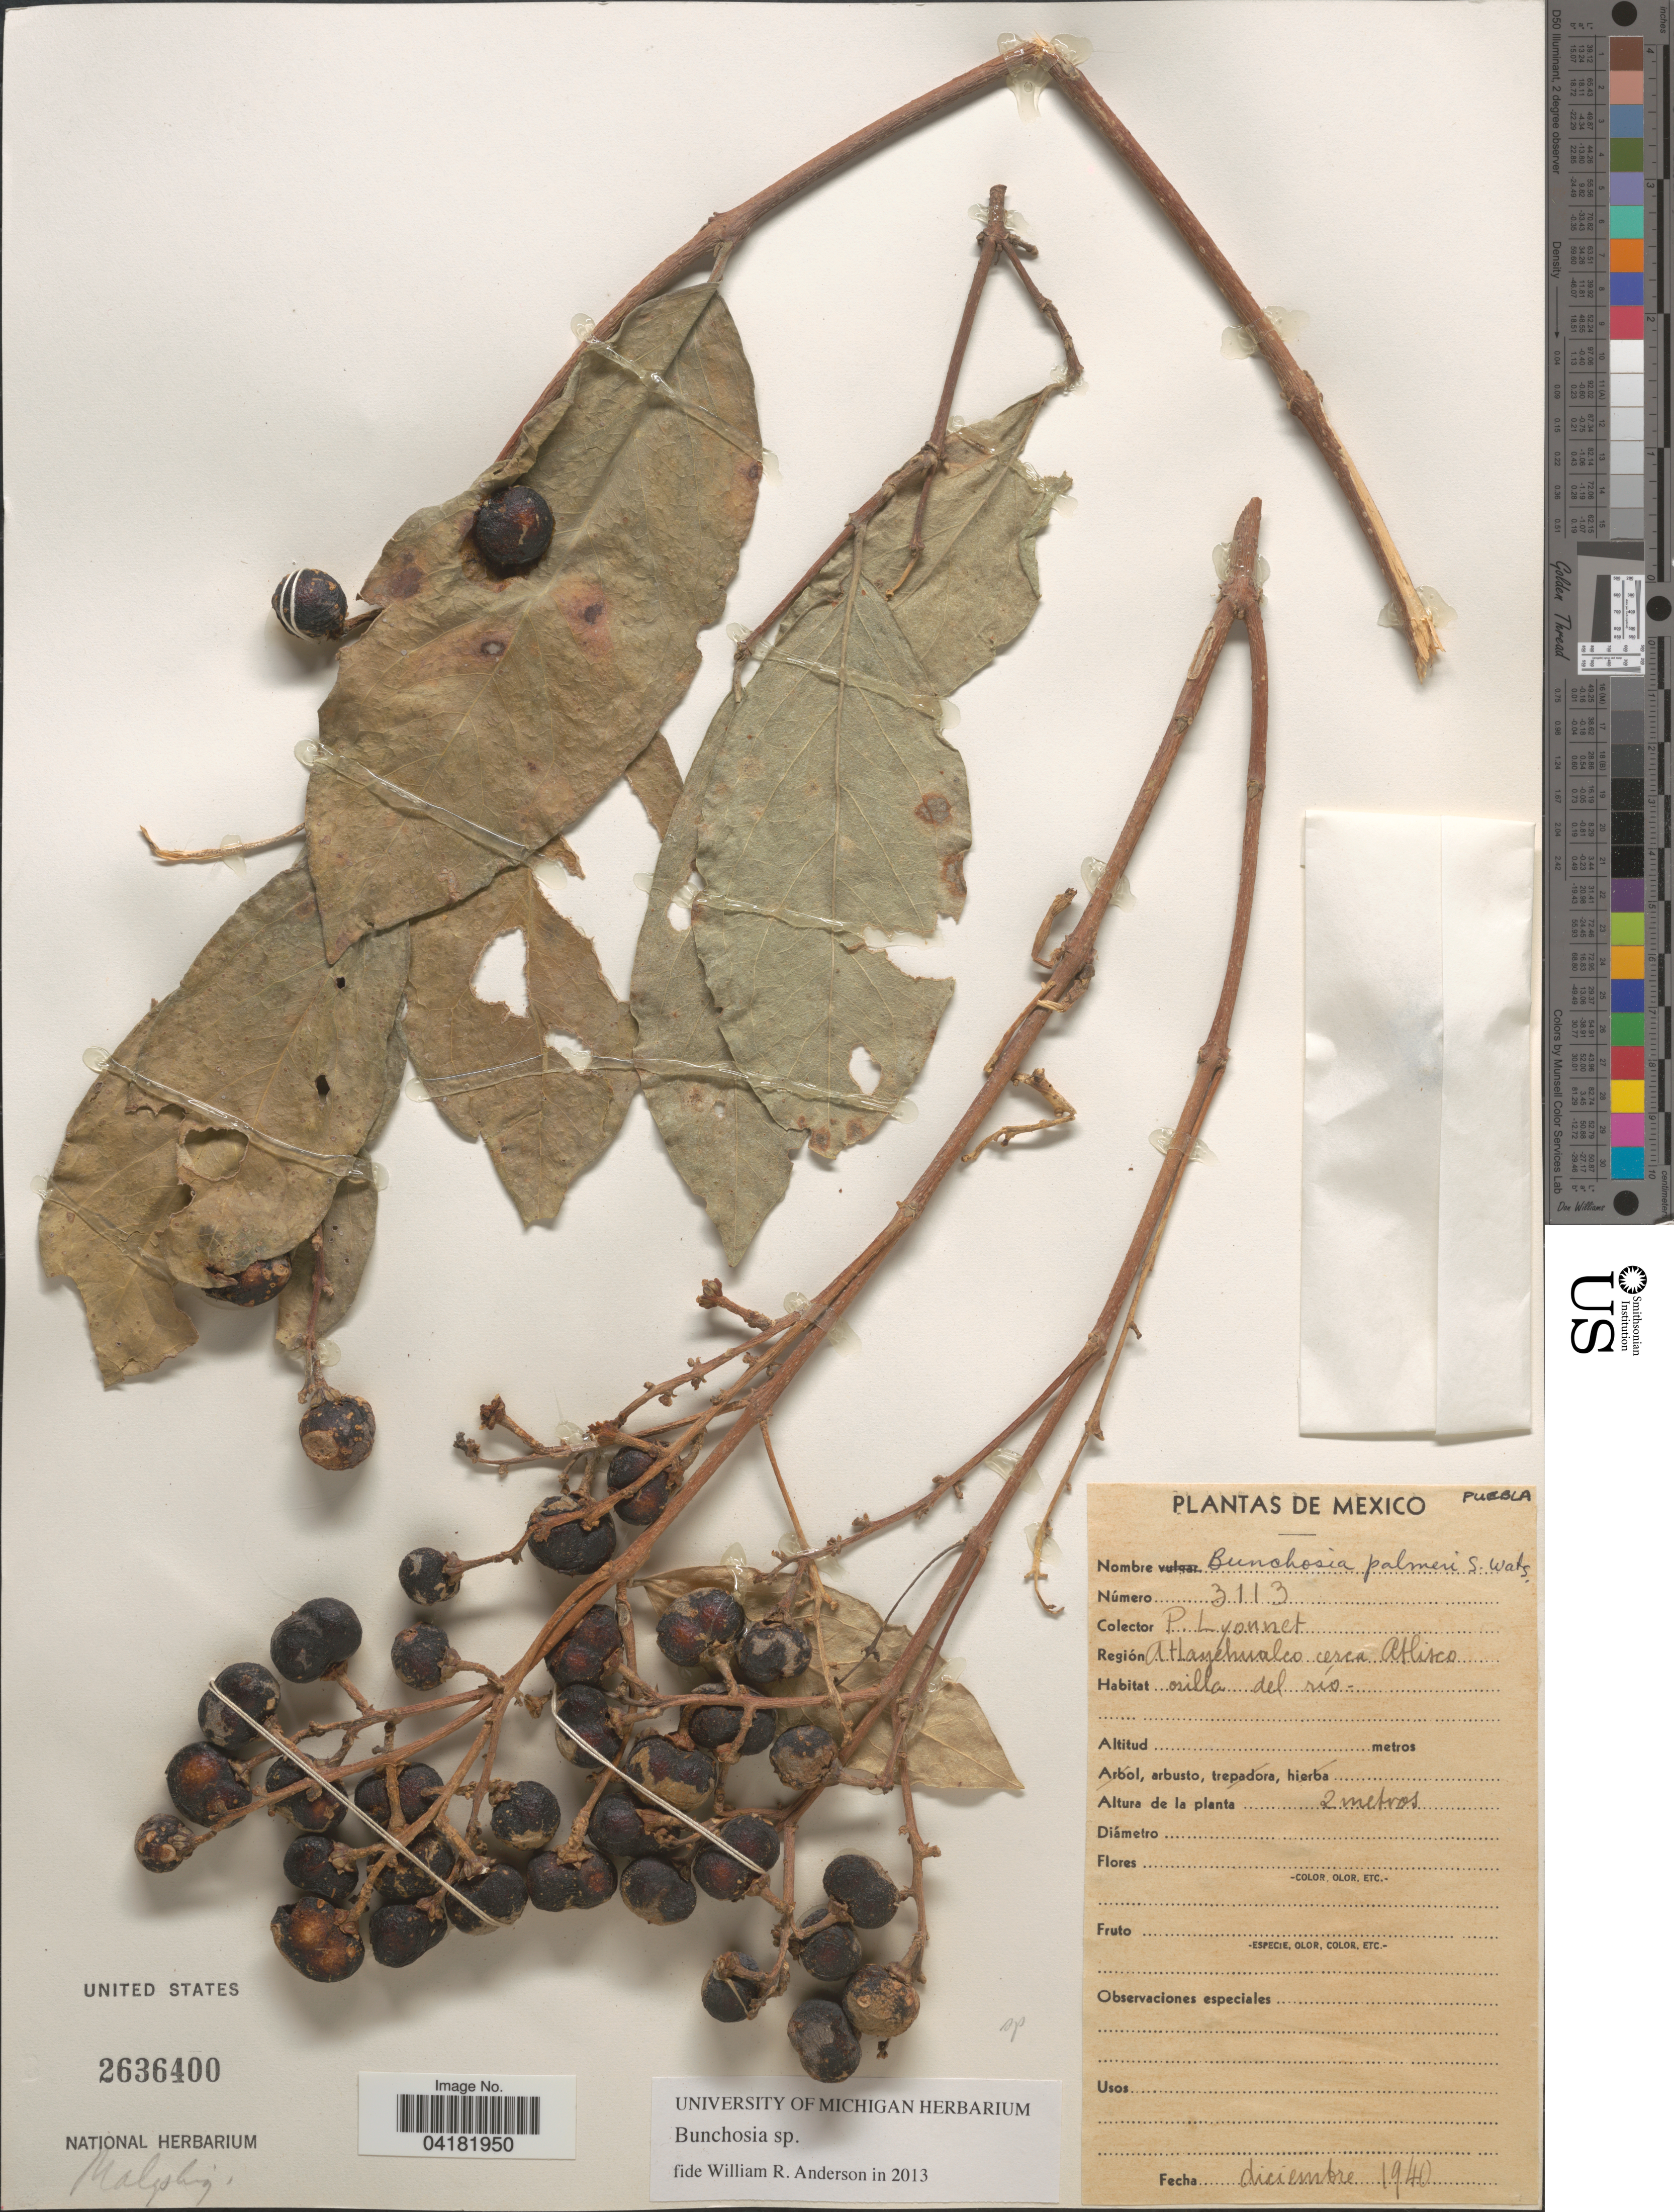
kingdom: Plantae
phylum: Tracheophyta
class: Magnoliopsida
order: Malpighiales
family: Malpighiaceae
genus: Bunchosia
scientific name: Bunchosia sp.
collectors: P. Lyonnet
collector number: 3113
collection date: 1940-12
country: Mexico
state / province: Puebla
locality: Región Atlayehualco cerca Atlisco. Orilla del río.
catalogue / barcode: US 2636400